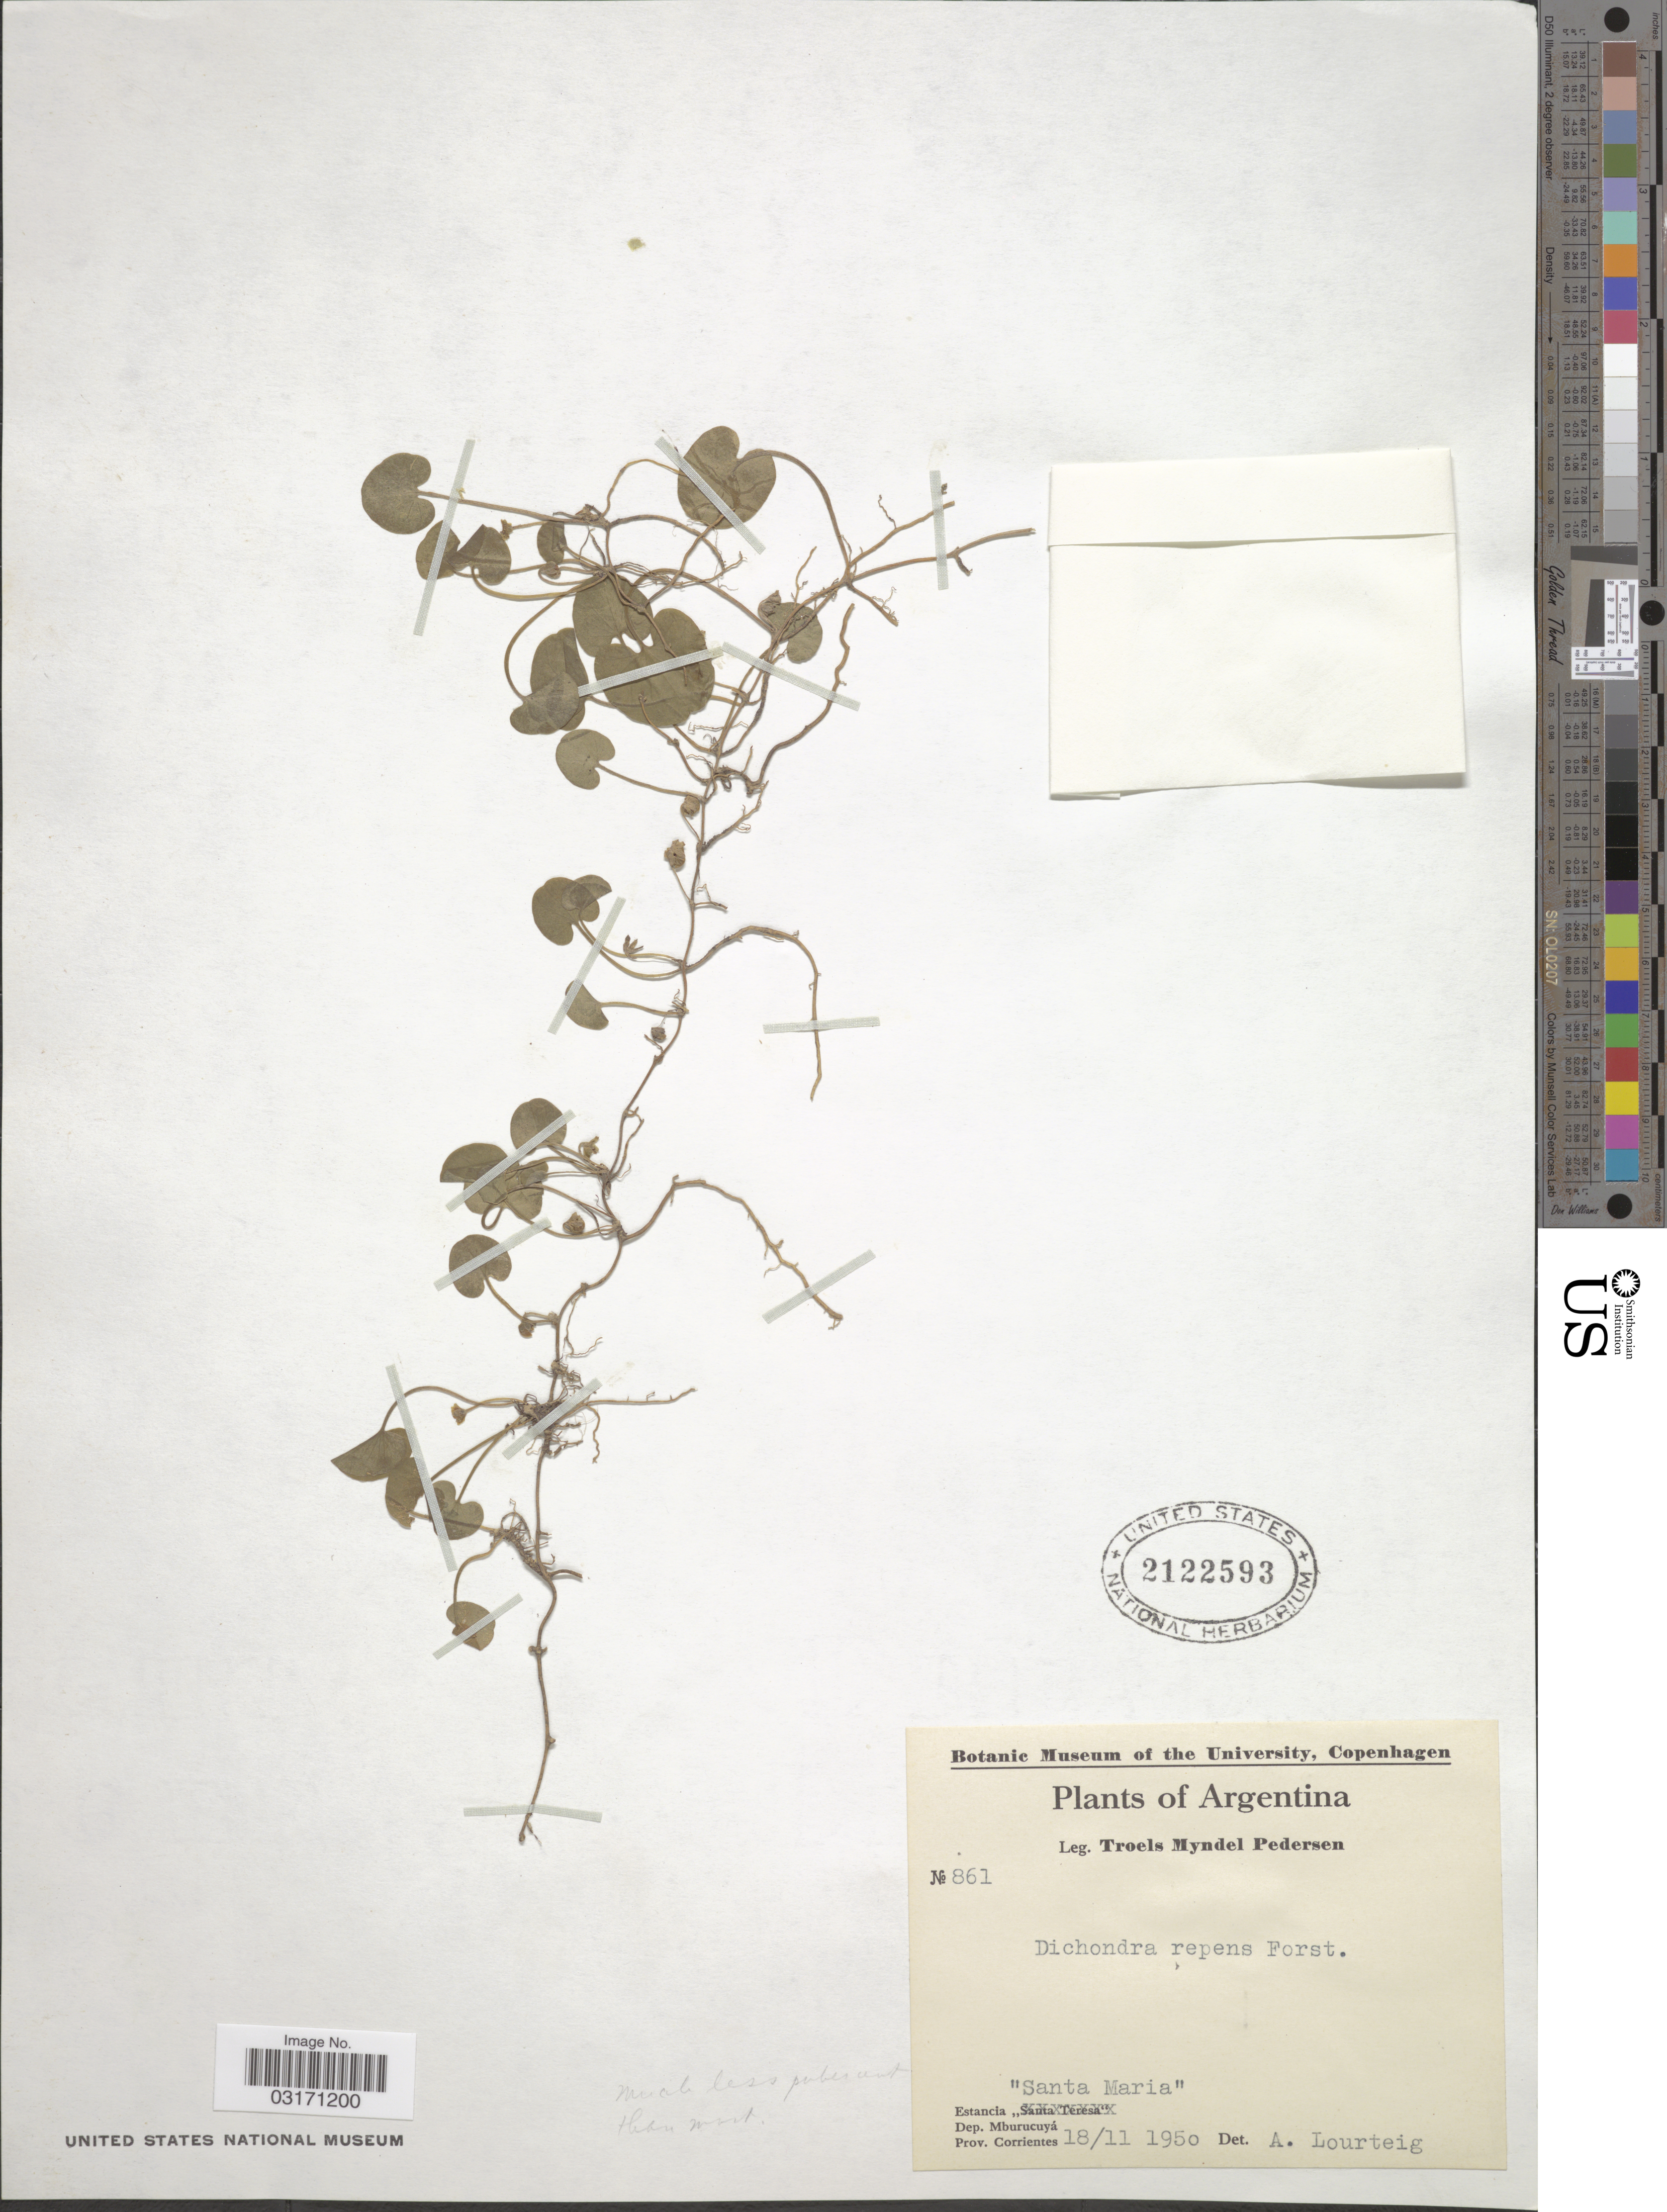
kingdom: Plantae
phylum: Tracheophyta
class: Magnoliopsida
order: Solanales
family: Convolvulaceae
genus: Dichondra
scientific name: Dichondra repens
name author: J.R. Forst. & G. Forst.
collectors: T. Pederson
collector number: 861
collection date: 1950-11-18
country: Argentina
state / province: Corrientes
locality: Estancia "Santa Maria". Dep. Mburucuyá. Prov. Corrientes.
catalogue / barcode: US 2122593